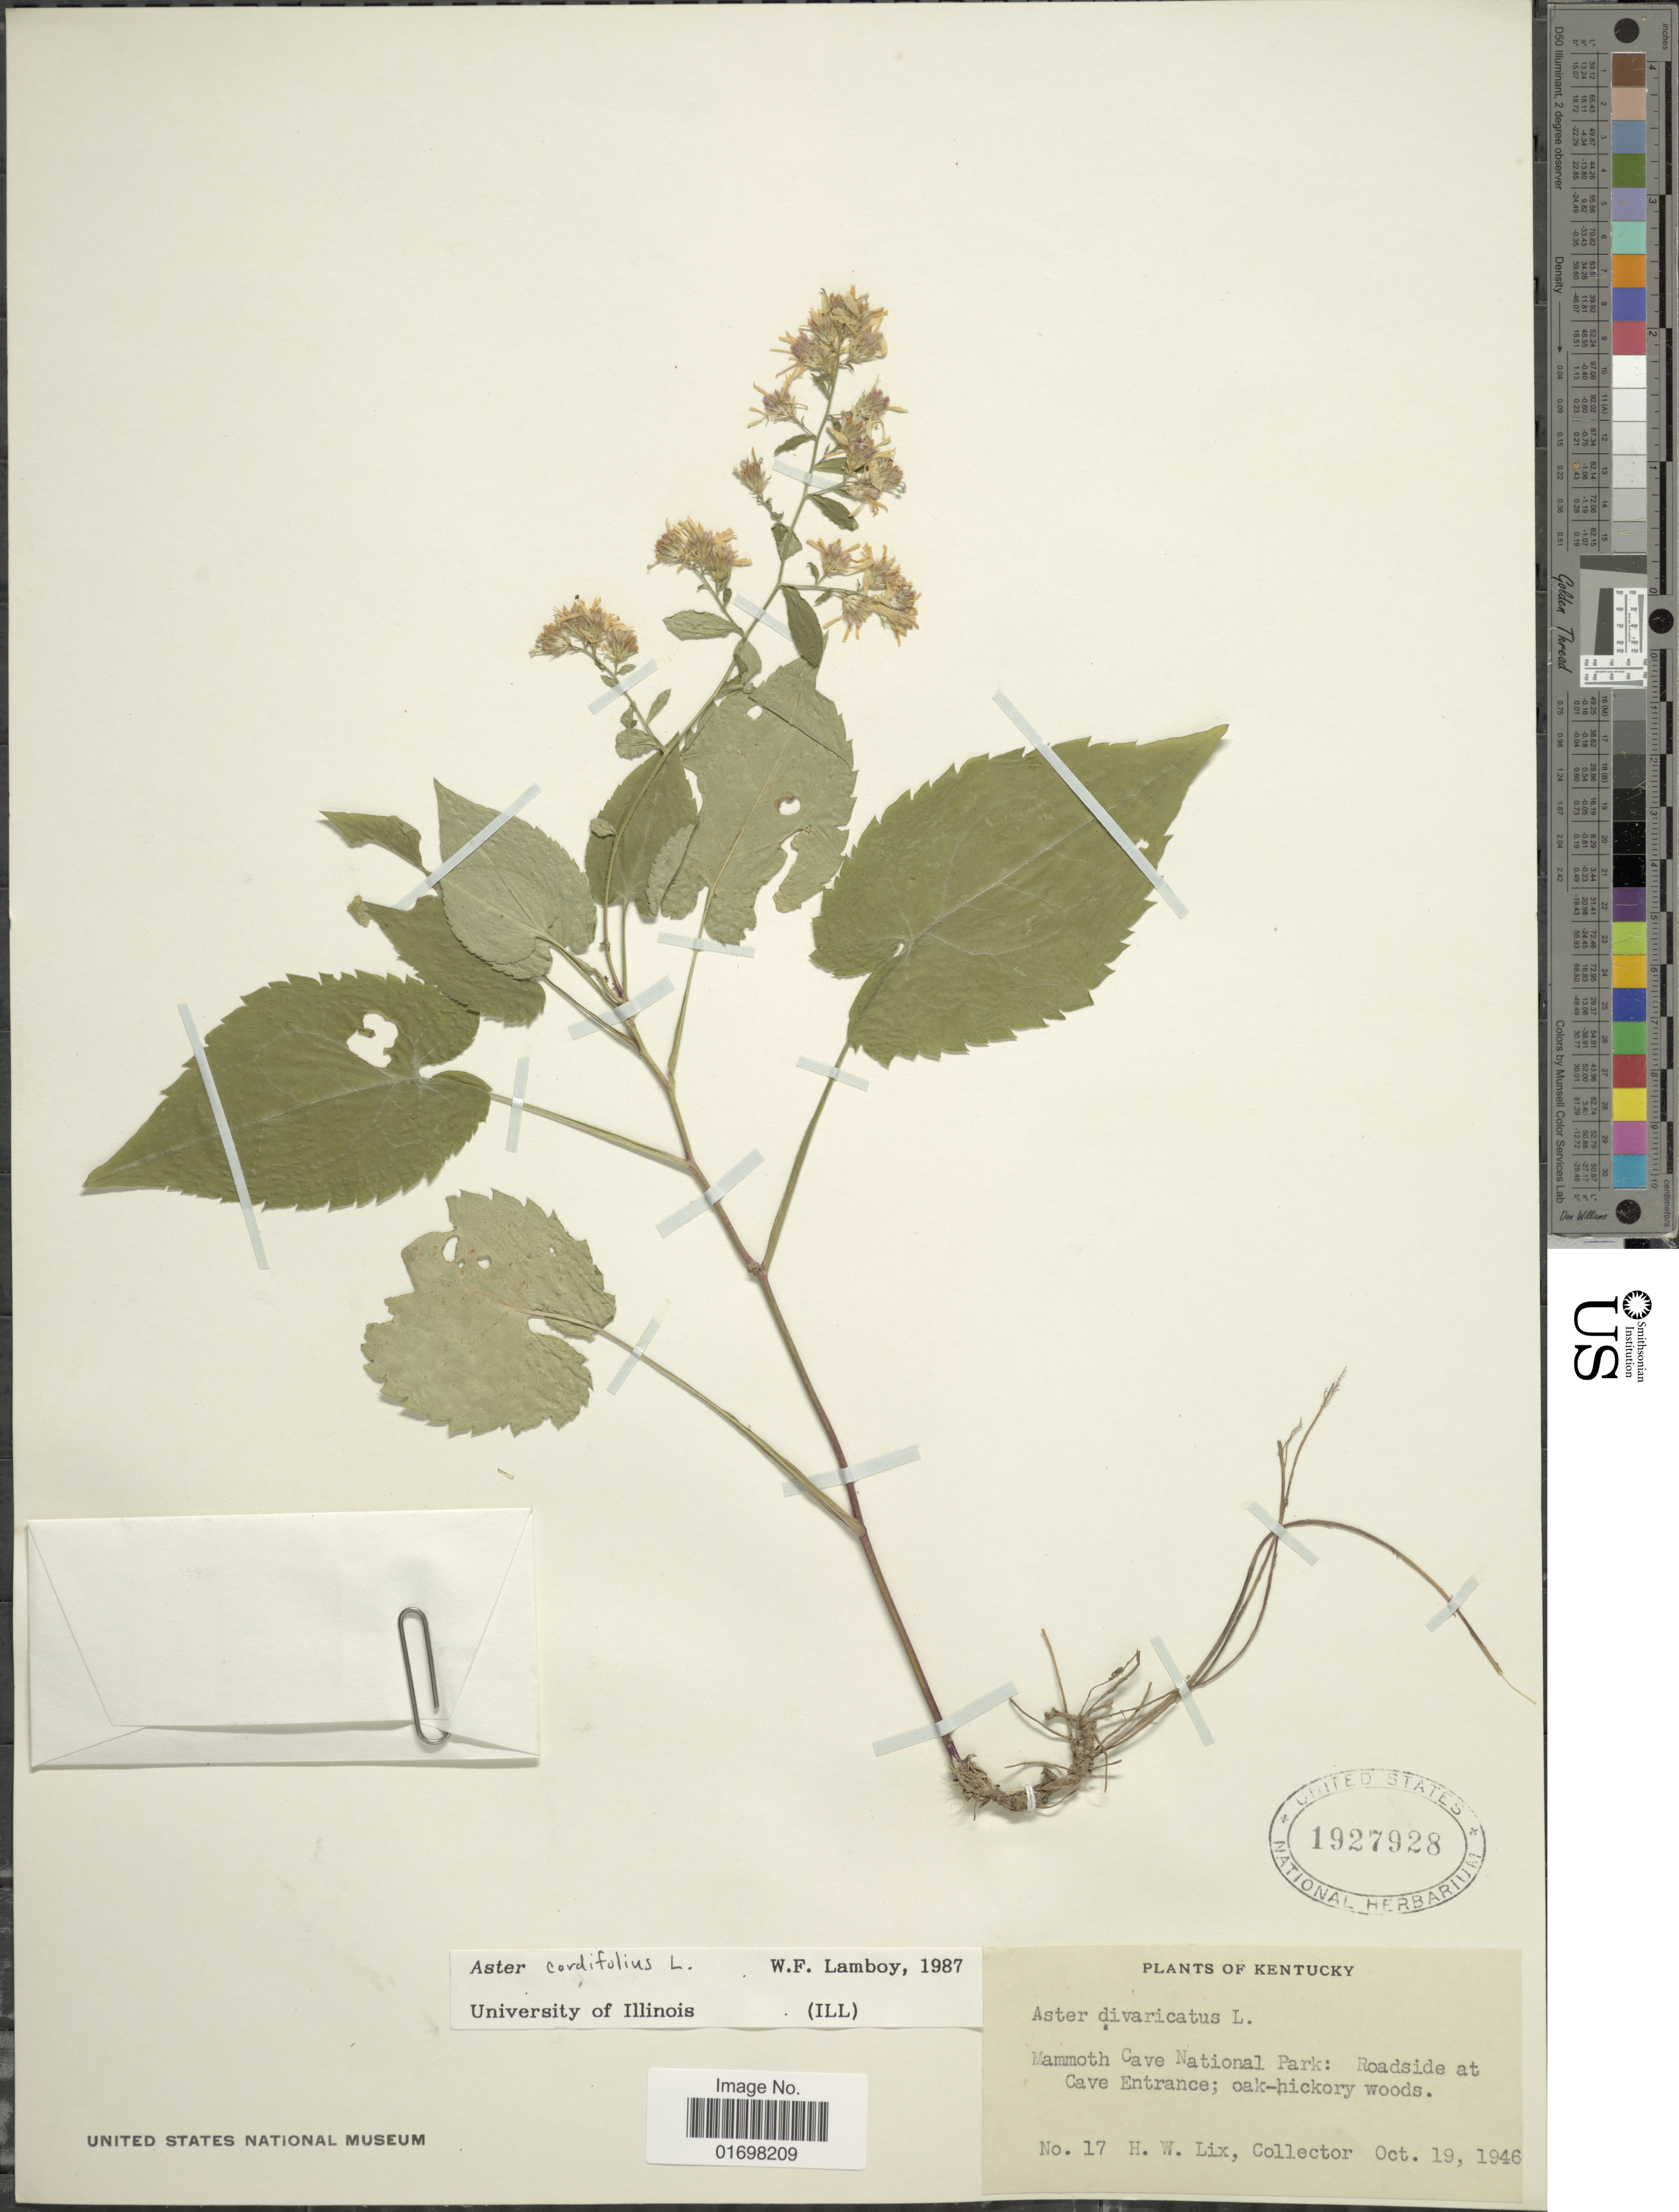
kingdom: Plantae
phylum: Tracheophyta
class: Magnoliopsida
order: Asterales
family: Asteraceae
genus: Symphyotrichum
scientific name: Symphyotrichum cordifolium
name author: (L.) G.L. Nesom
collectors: H. W. Lix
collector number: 17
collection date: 1946-10-19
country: United States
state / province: Kentucky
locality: Kentucky, Mammoth Cave National Park: Roadside at Cave Entrance.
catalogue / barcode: US 1927928